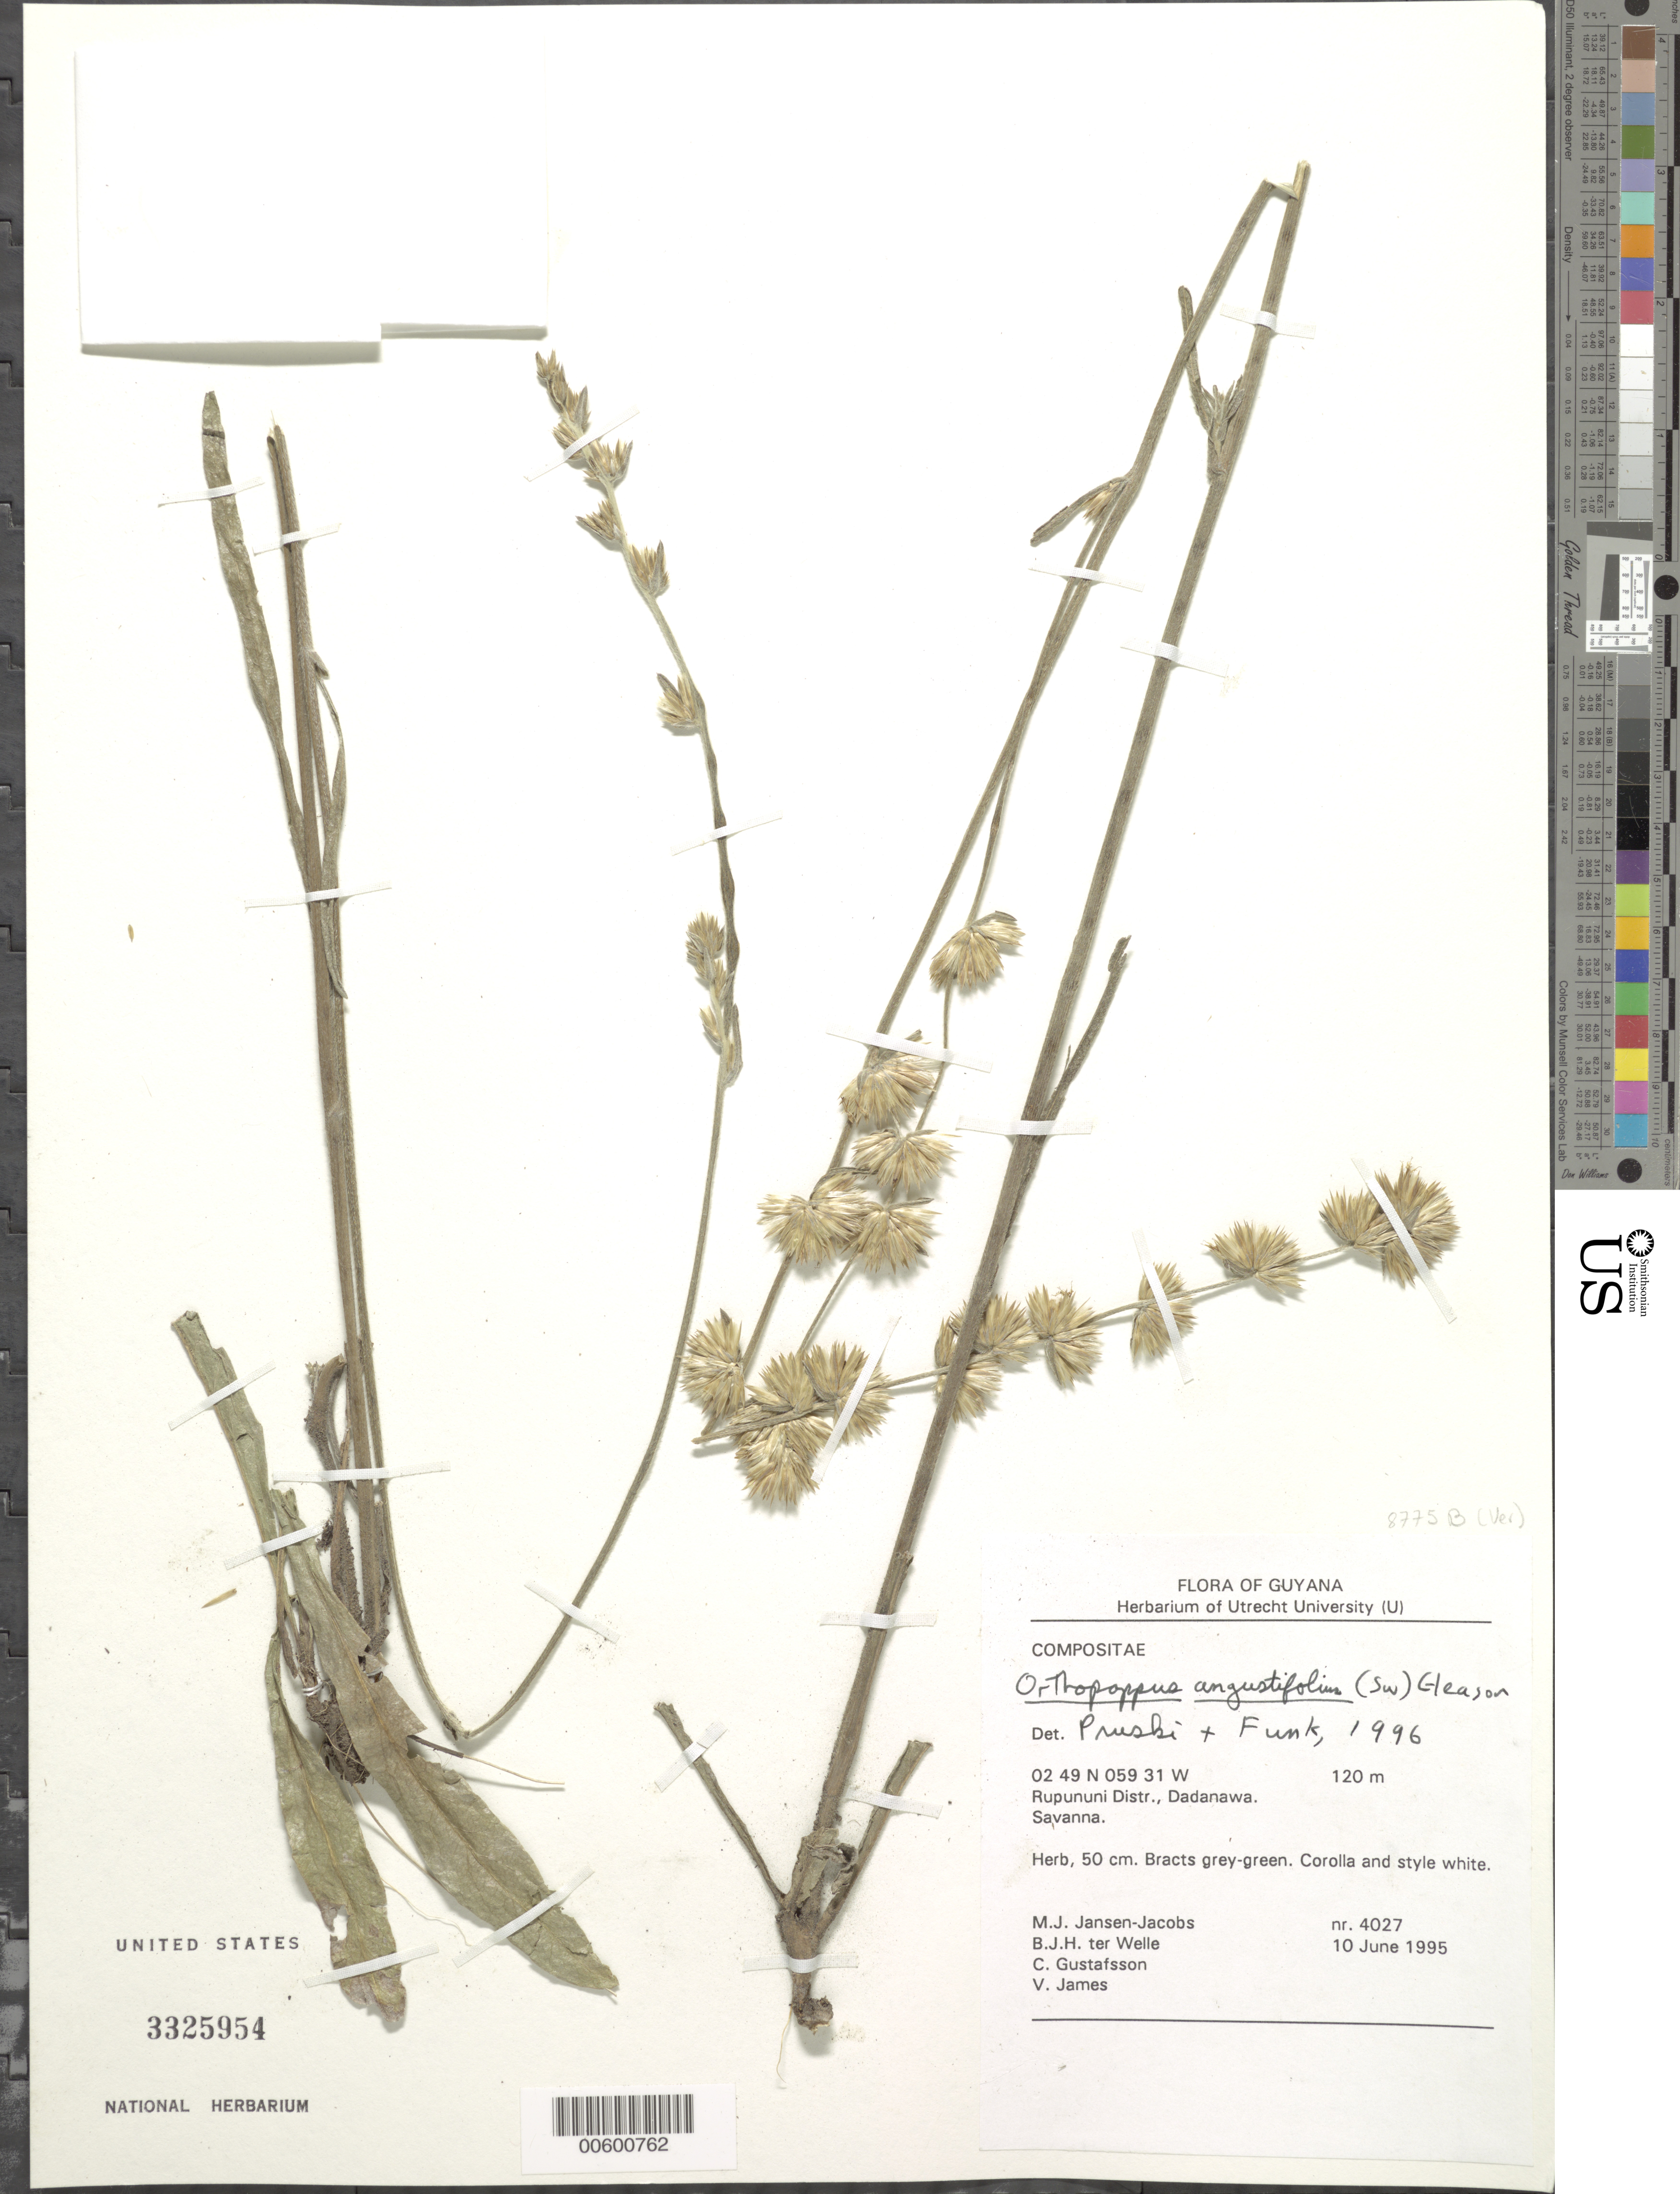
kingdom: Plantae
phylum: Tracheophyta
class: Magnoliopsida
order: Asterales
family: Asteraceae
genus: Orthopappus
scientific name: Orthopappus angustifolius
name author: (Sw.) Gleason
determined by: Sancho, G., (LP)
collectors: M. J. Jansen-Jacobs, B. Welle, C. G. Gustafsson & V. James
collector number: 4027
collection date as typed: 10-Jun-95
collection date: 1995-06-10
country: Guyana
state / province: U. Takutu-U. Essequibo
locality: Dadanawa, Rupununi River, Rupununi District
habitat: Savanna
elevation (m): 120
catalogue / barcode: US 3325954